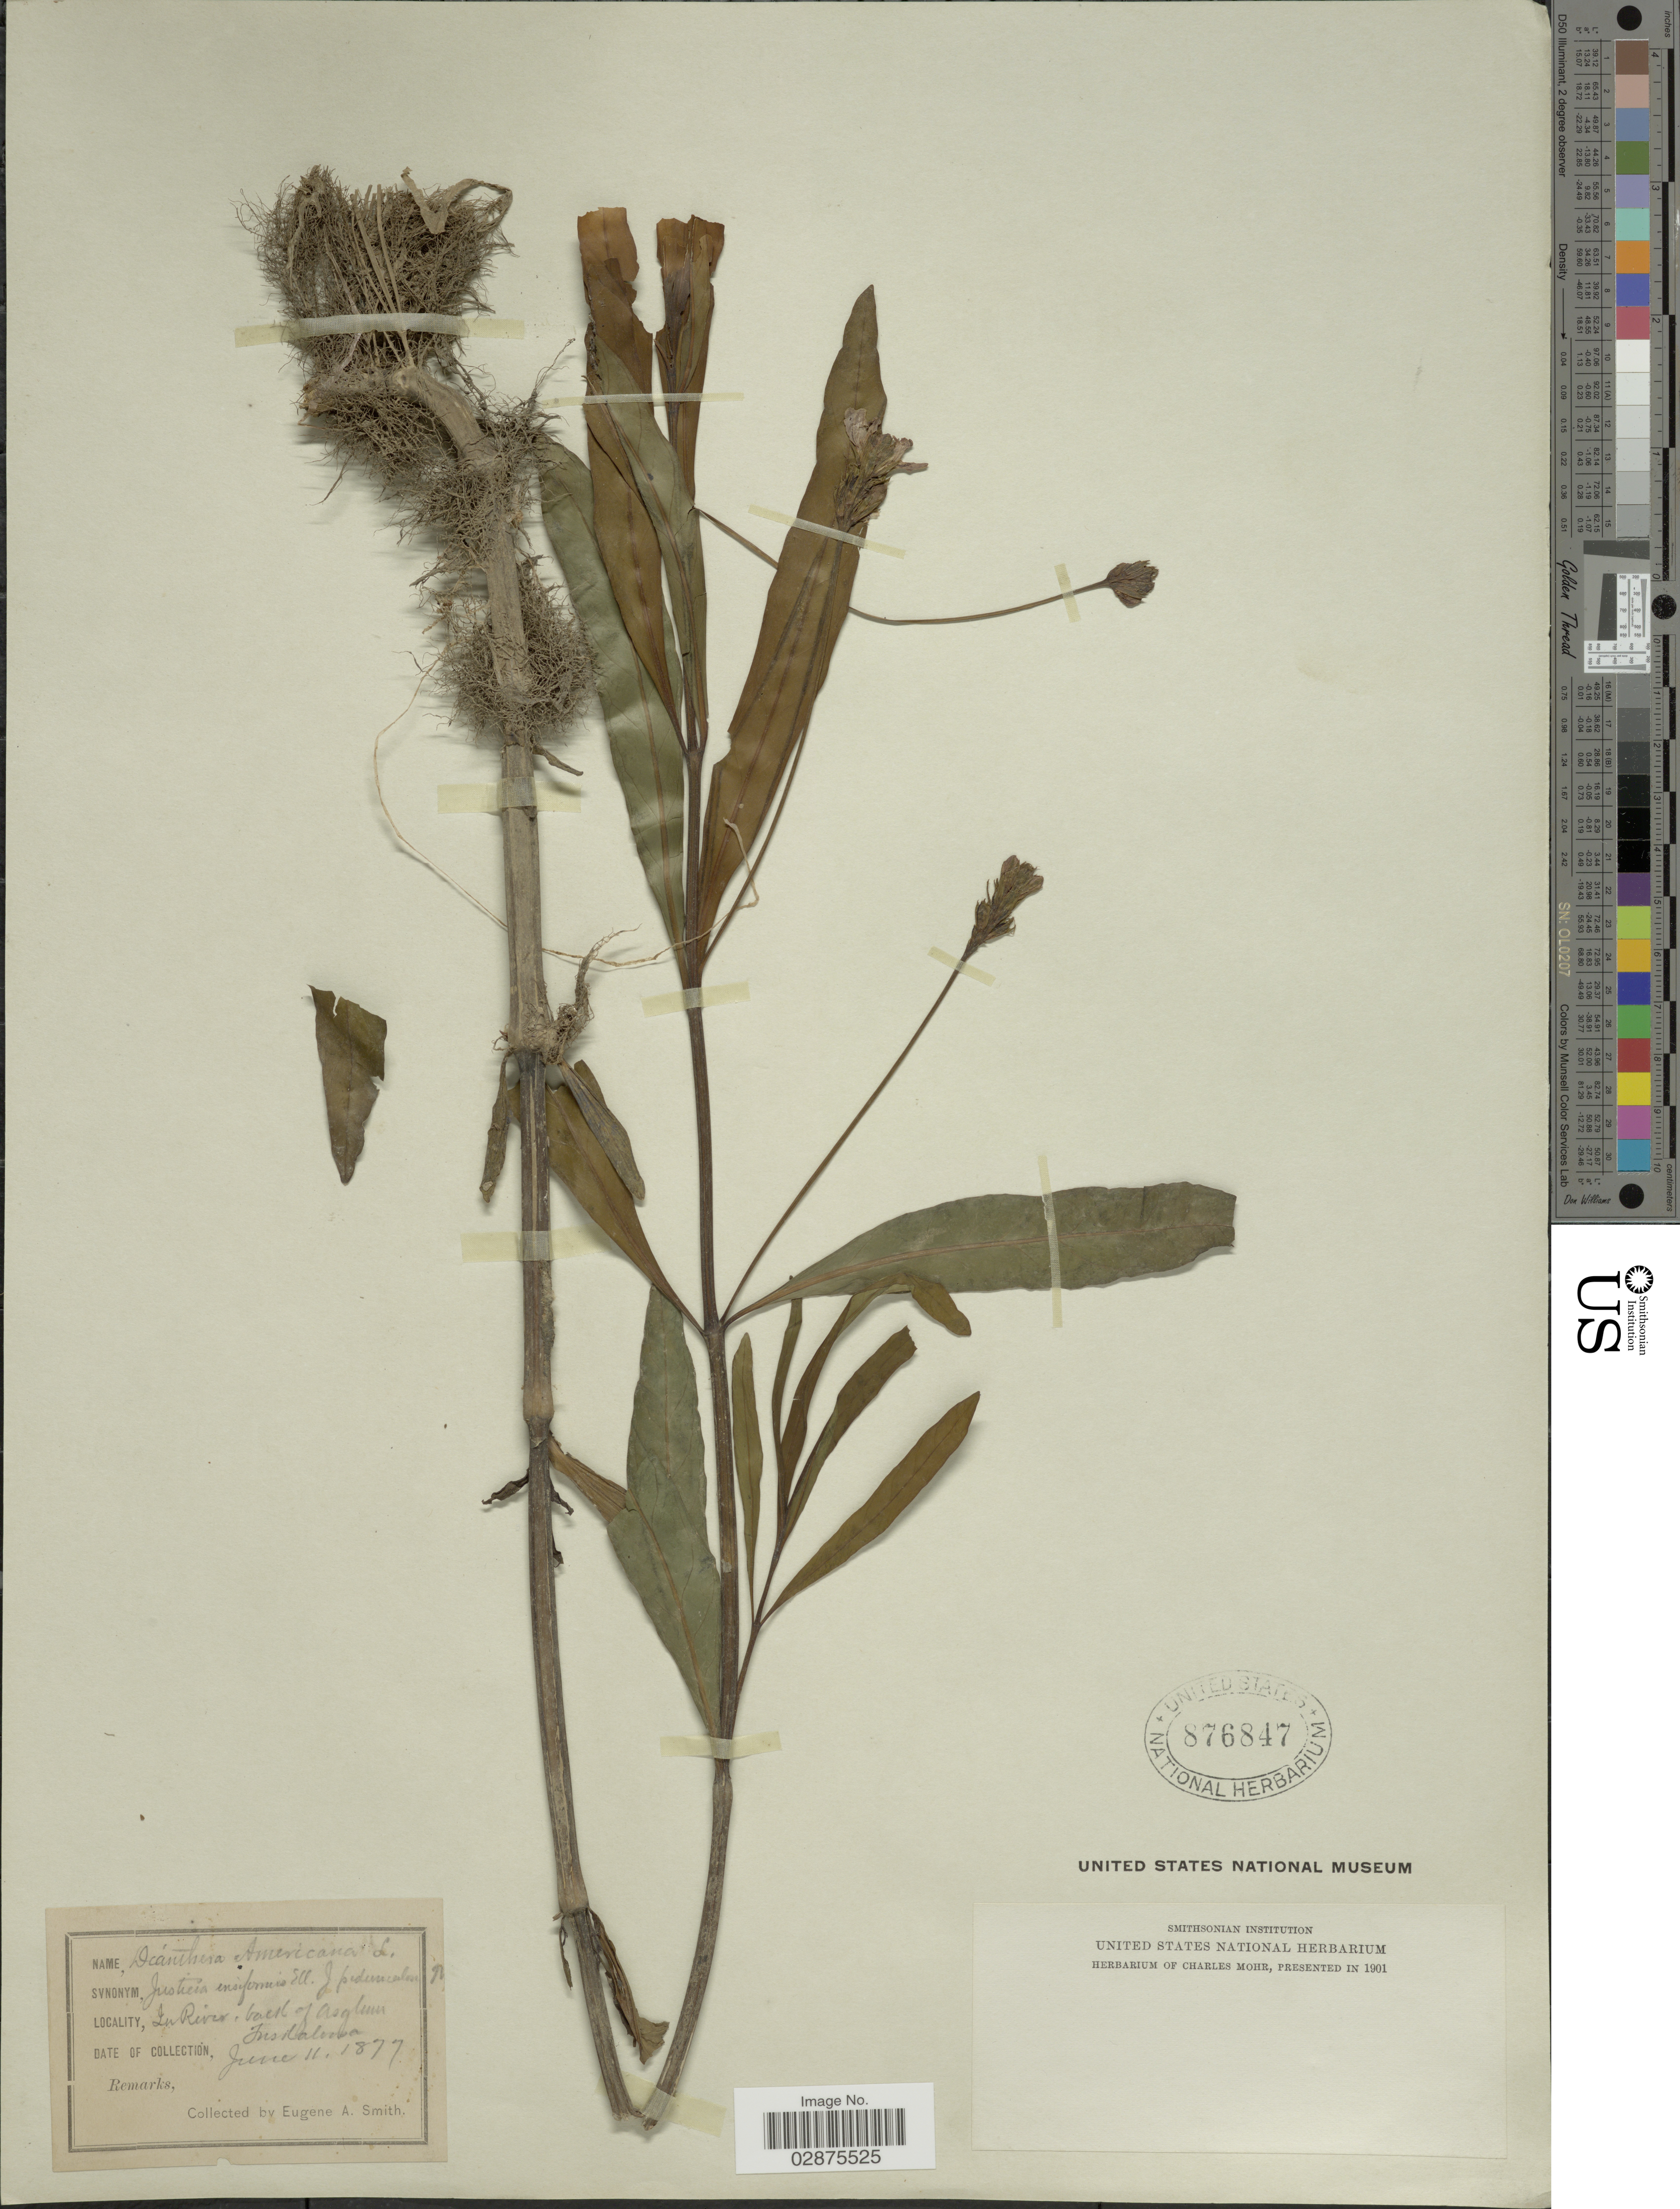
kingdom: Plantae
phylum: Tracheophyta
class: Magnoliopsida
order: Lamiales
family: Acanthaceae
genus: Justicia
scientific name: Justicia americana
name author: (L.) Vahl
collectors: E. A. Smith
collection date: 1877-06-11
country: United States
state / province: Alabama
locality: In River, back of Asylum, Tuscaloosa.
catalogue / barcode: US 876847